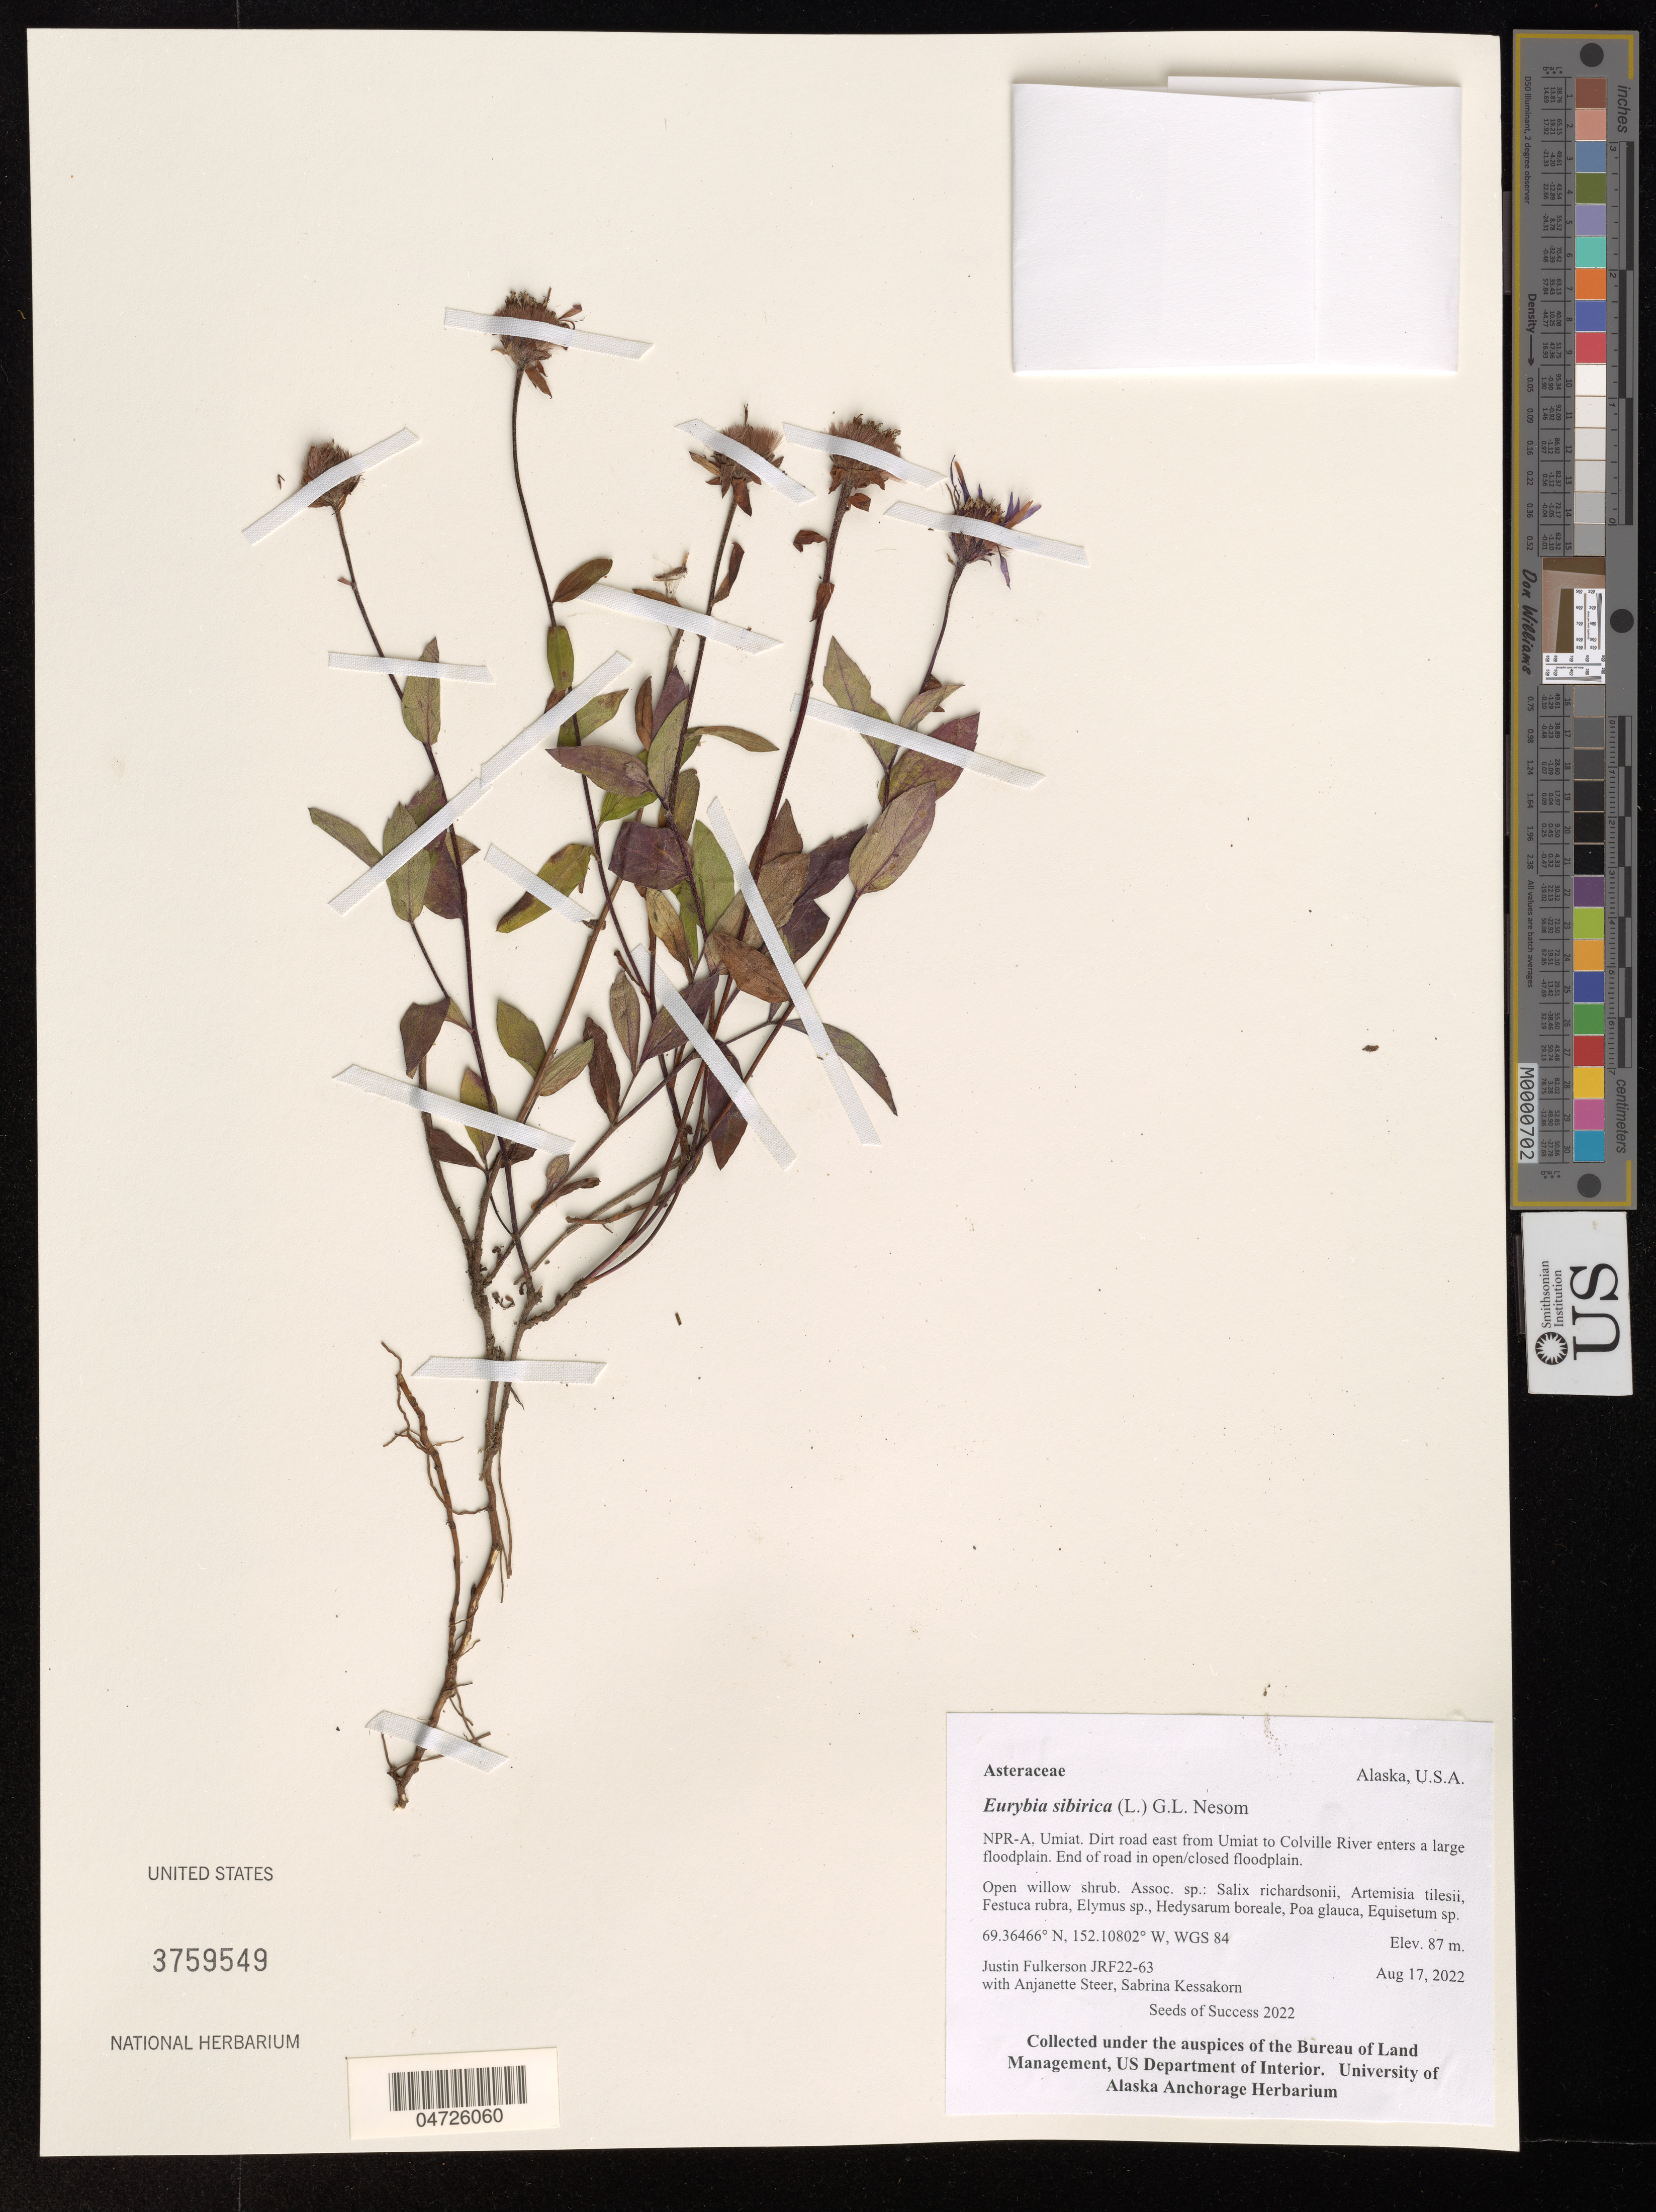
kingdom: Plantae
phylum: Tracheophyta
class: Magnoliopsida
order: Asterales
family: Asteraceae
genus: Eurybia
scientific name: Eurybia sibirica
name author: (L.) G.L. Nesom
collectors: J. Fulkerson & A. Steer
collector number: JRF22-63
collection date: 2022-08-17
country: United States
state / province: Alaska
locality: NPR-A, Umiat. Dirt road east from Umiat to Colville River enters a large floodplain. WGS 84.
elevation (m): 87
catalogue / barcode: US 3759549